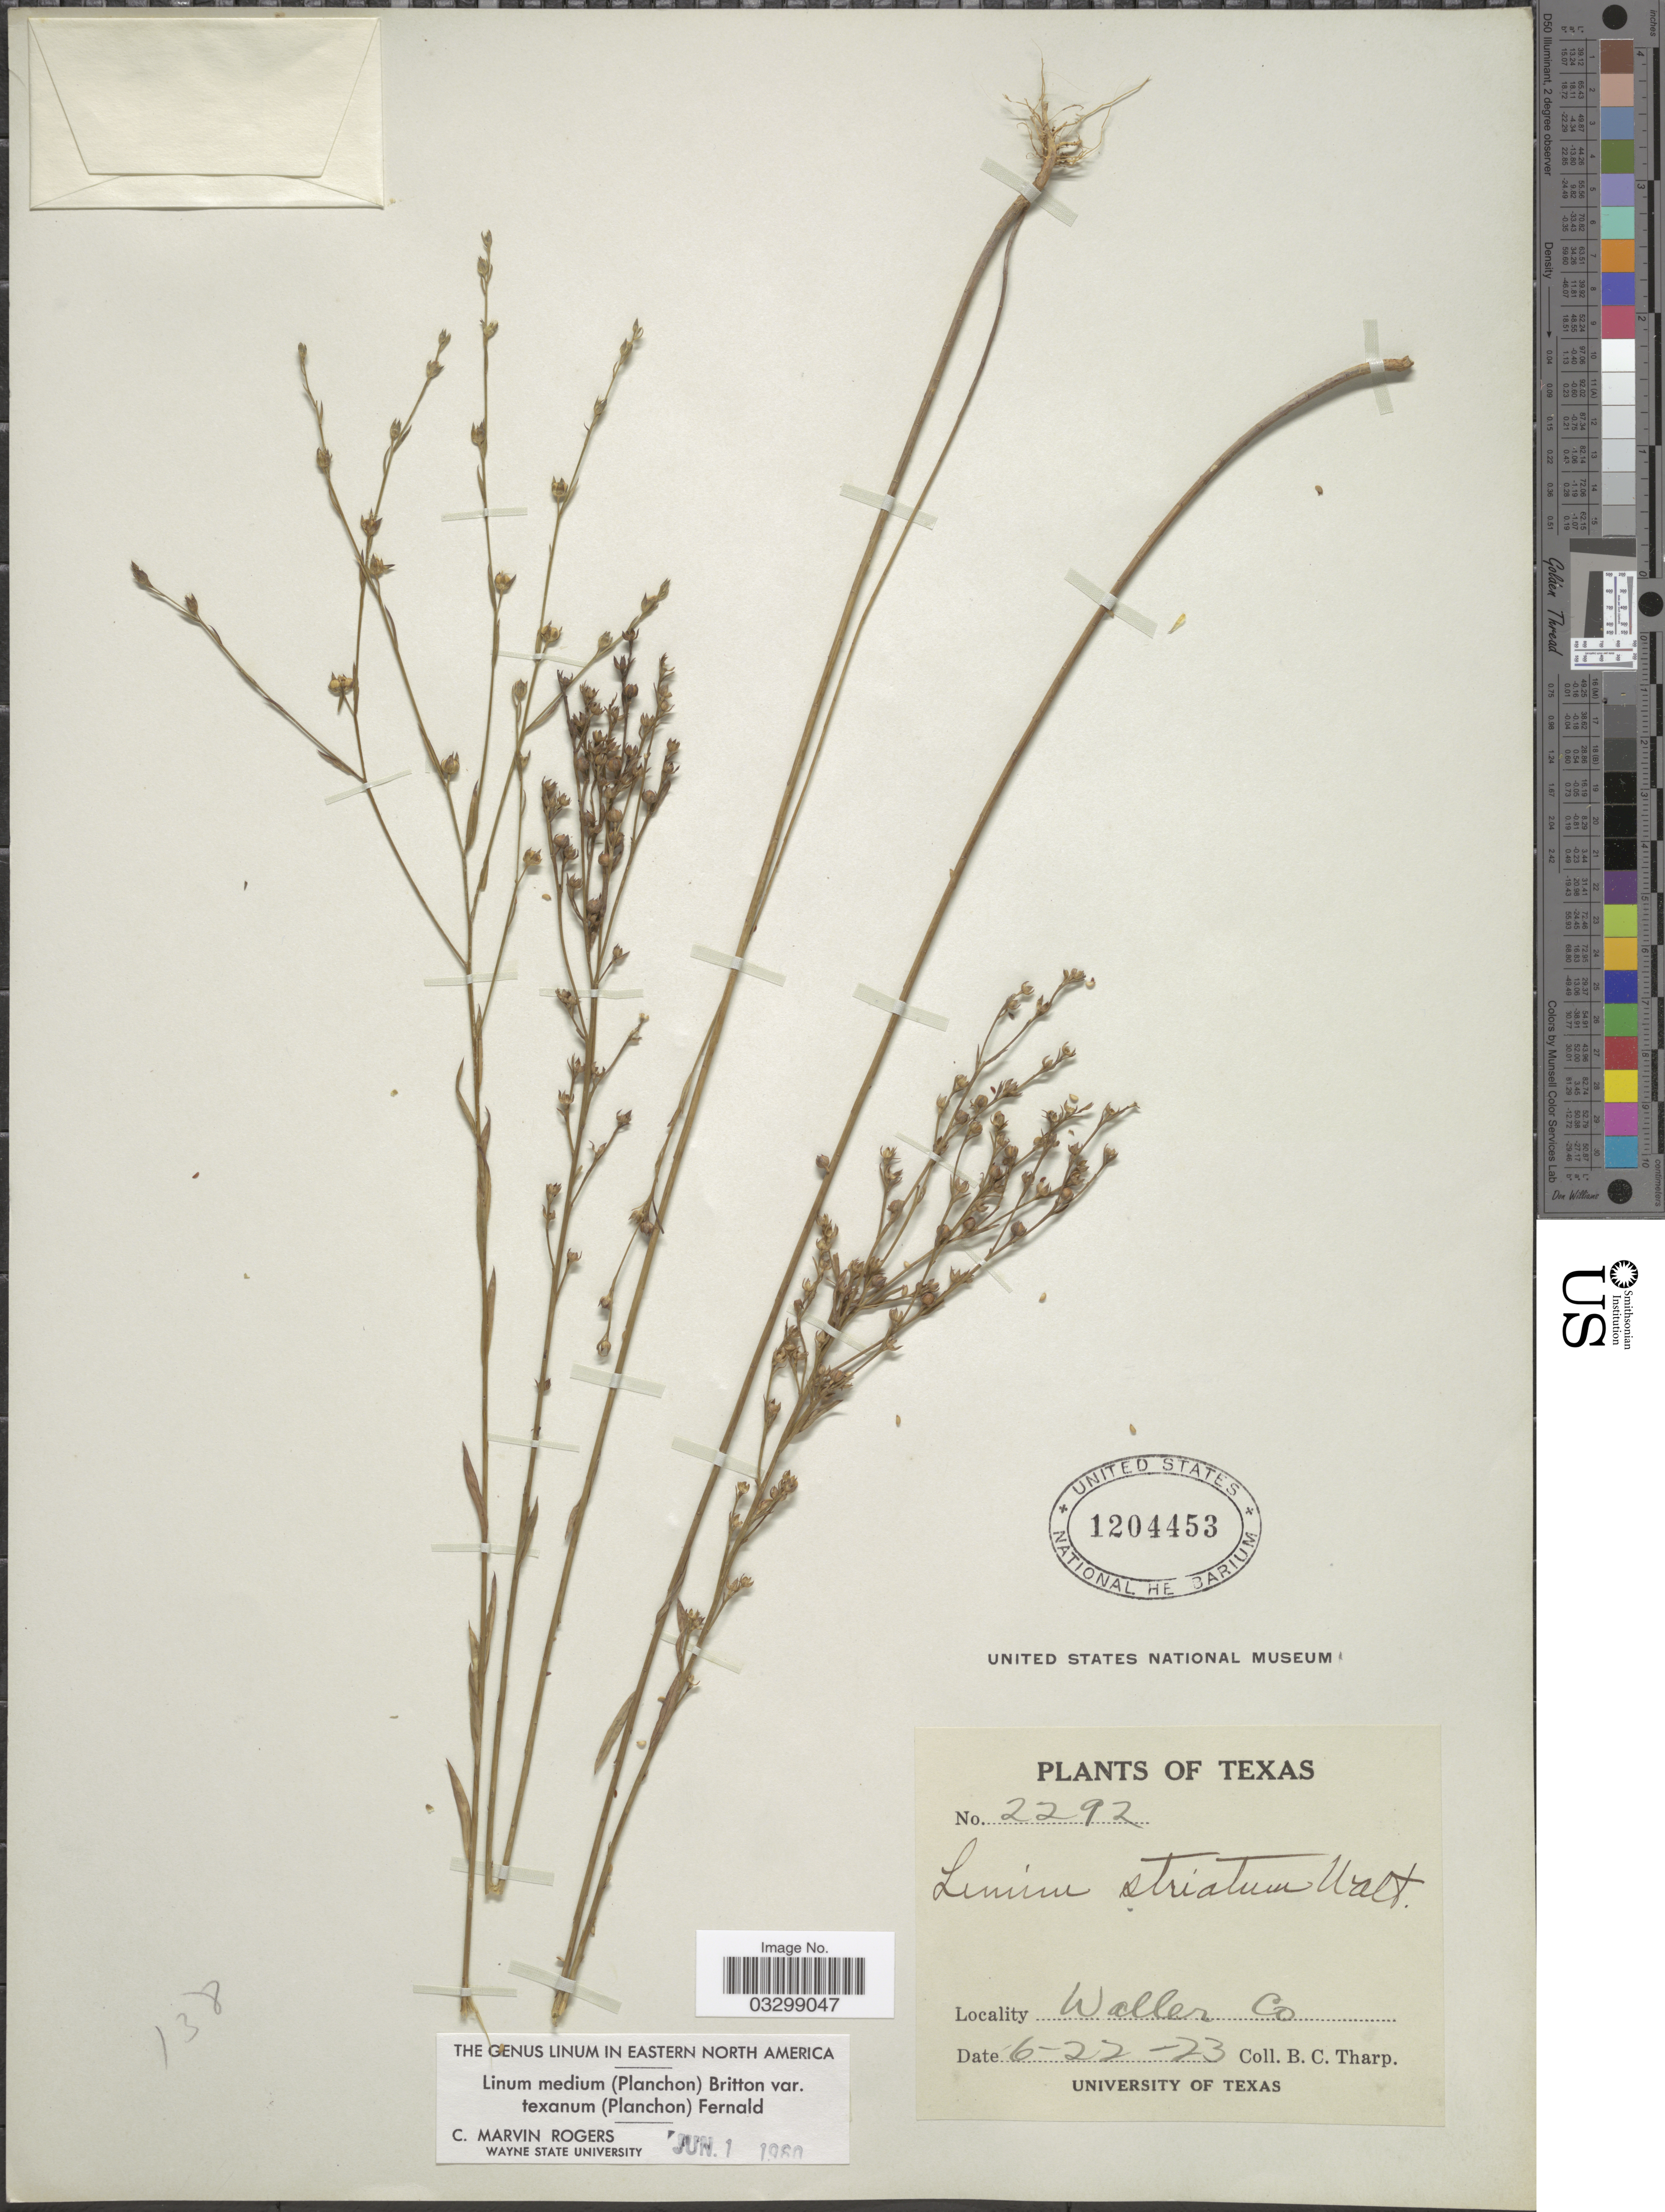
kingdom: Plantae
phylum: Tracheophyta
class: Magnoliopsida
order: Malpighiales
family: Linaceae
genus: Linum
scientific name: Linum medium var. texanum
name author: (Planch.) Fernald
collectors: B. C. Tharp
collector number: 2292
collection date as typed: Transcribed d/m/y: 22/6/23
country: United States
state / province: Texas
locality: Waller Co.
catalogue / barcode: US 1204453